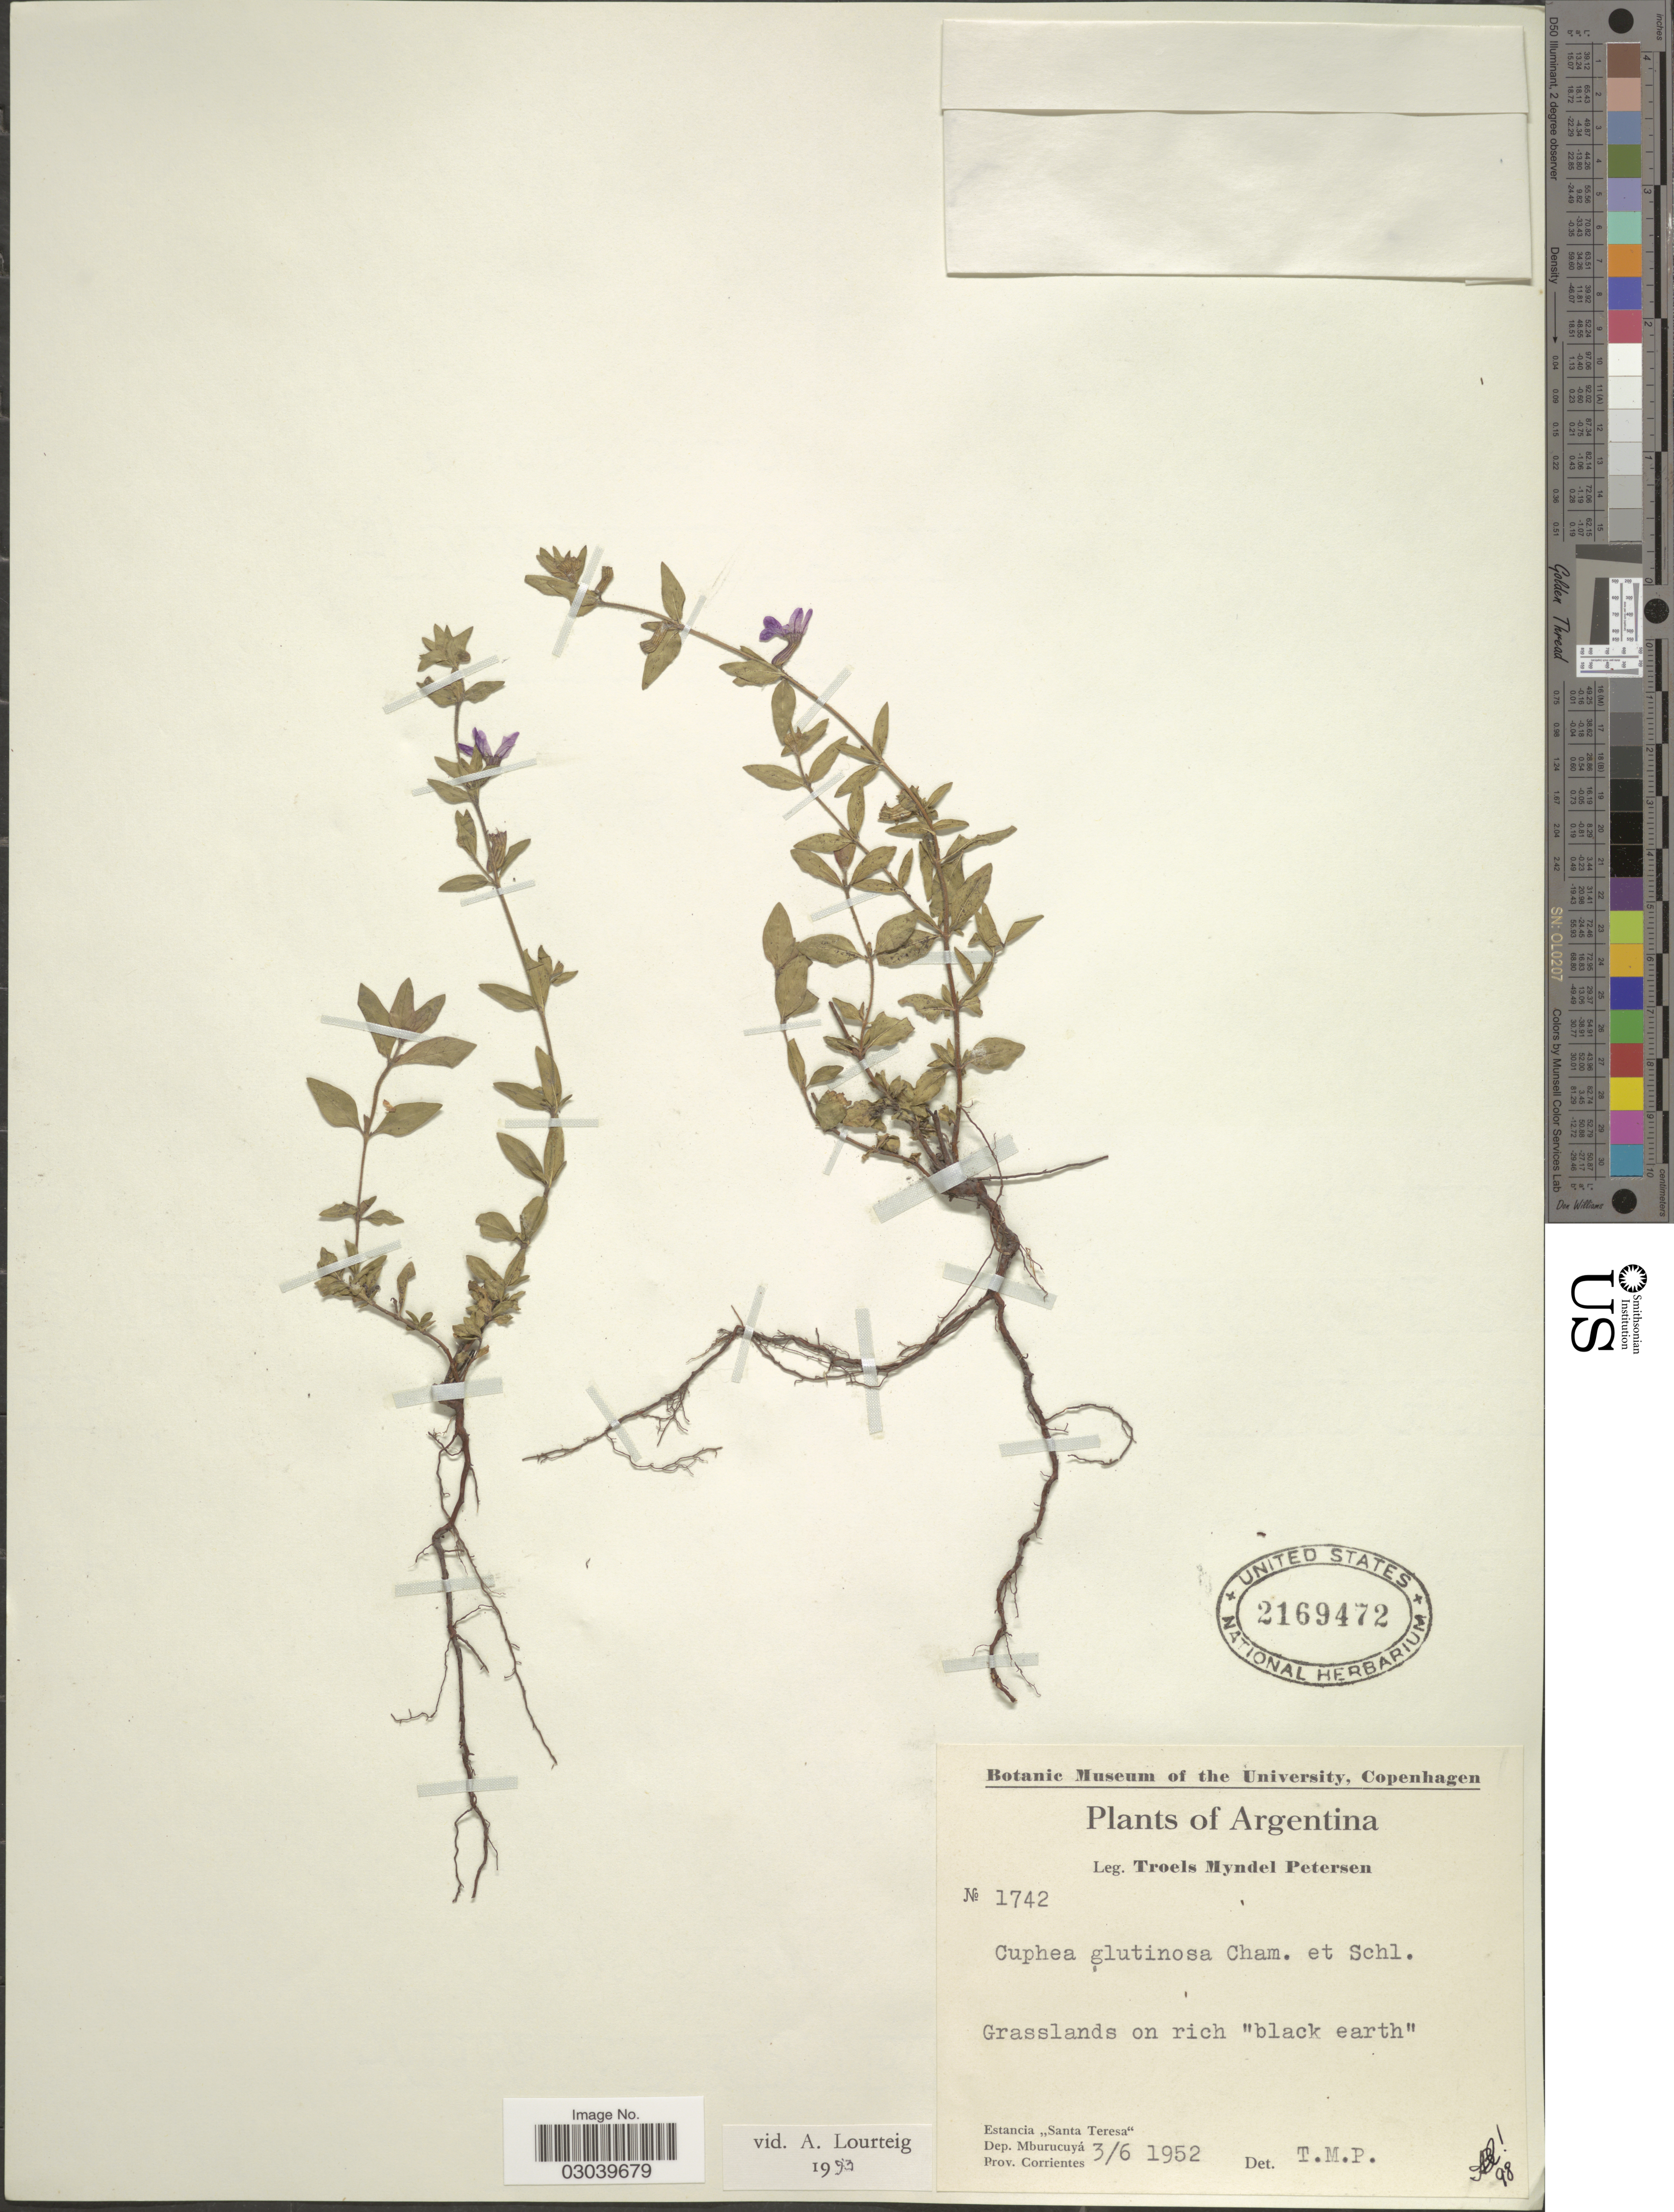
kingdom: Plantae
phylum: Tracheophyta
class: Magnoliopsida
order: Myrtales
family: Lythraceae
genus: Cuphea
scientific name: Cuphea glutinosa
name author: Cham. & Schltdl.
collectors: T. M. Petersen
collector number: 1742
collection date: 1952-06-03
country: Argentina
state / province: Corrientes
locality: Estancia "Santa Teresa". Dep. Mburucuyá.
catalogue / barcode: US 2169472